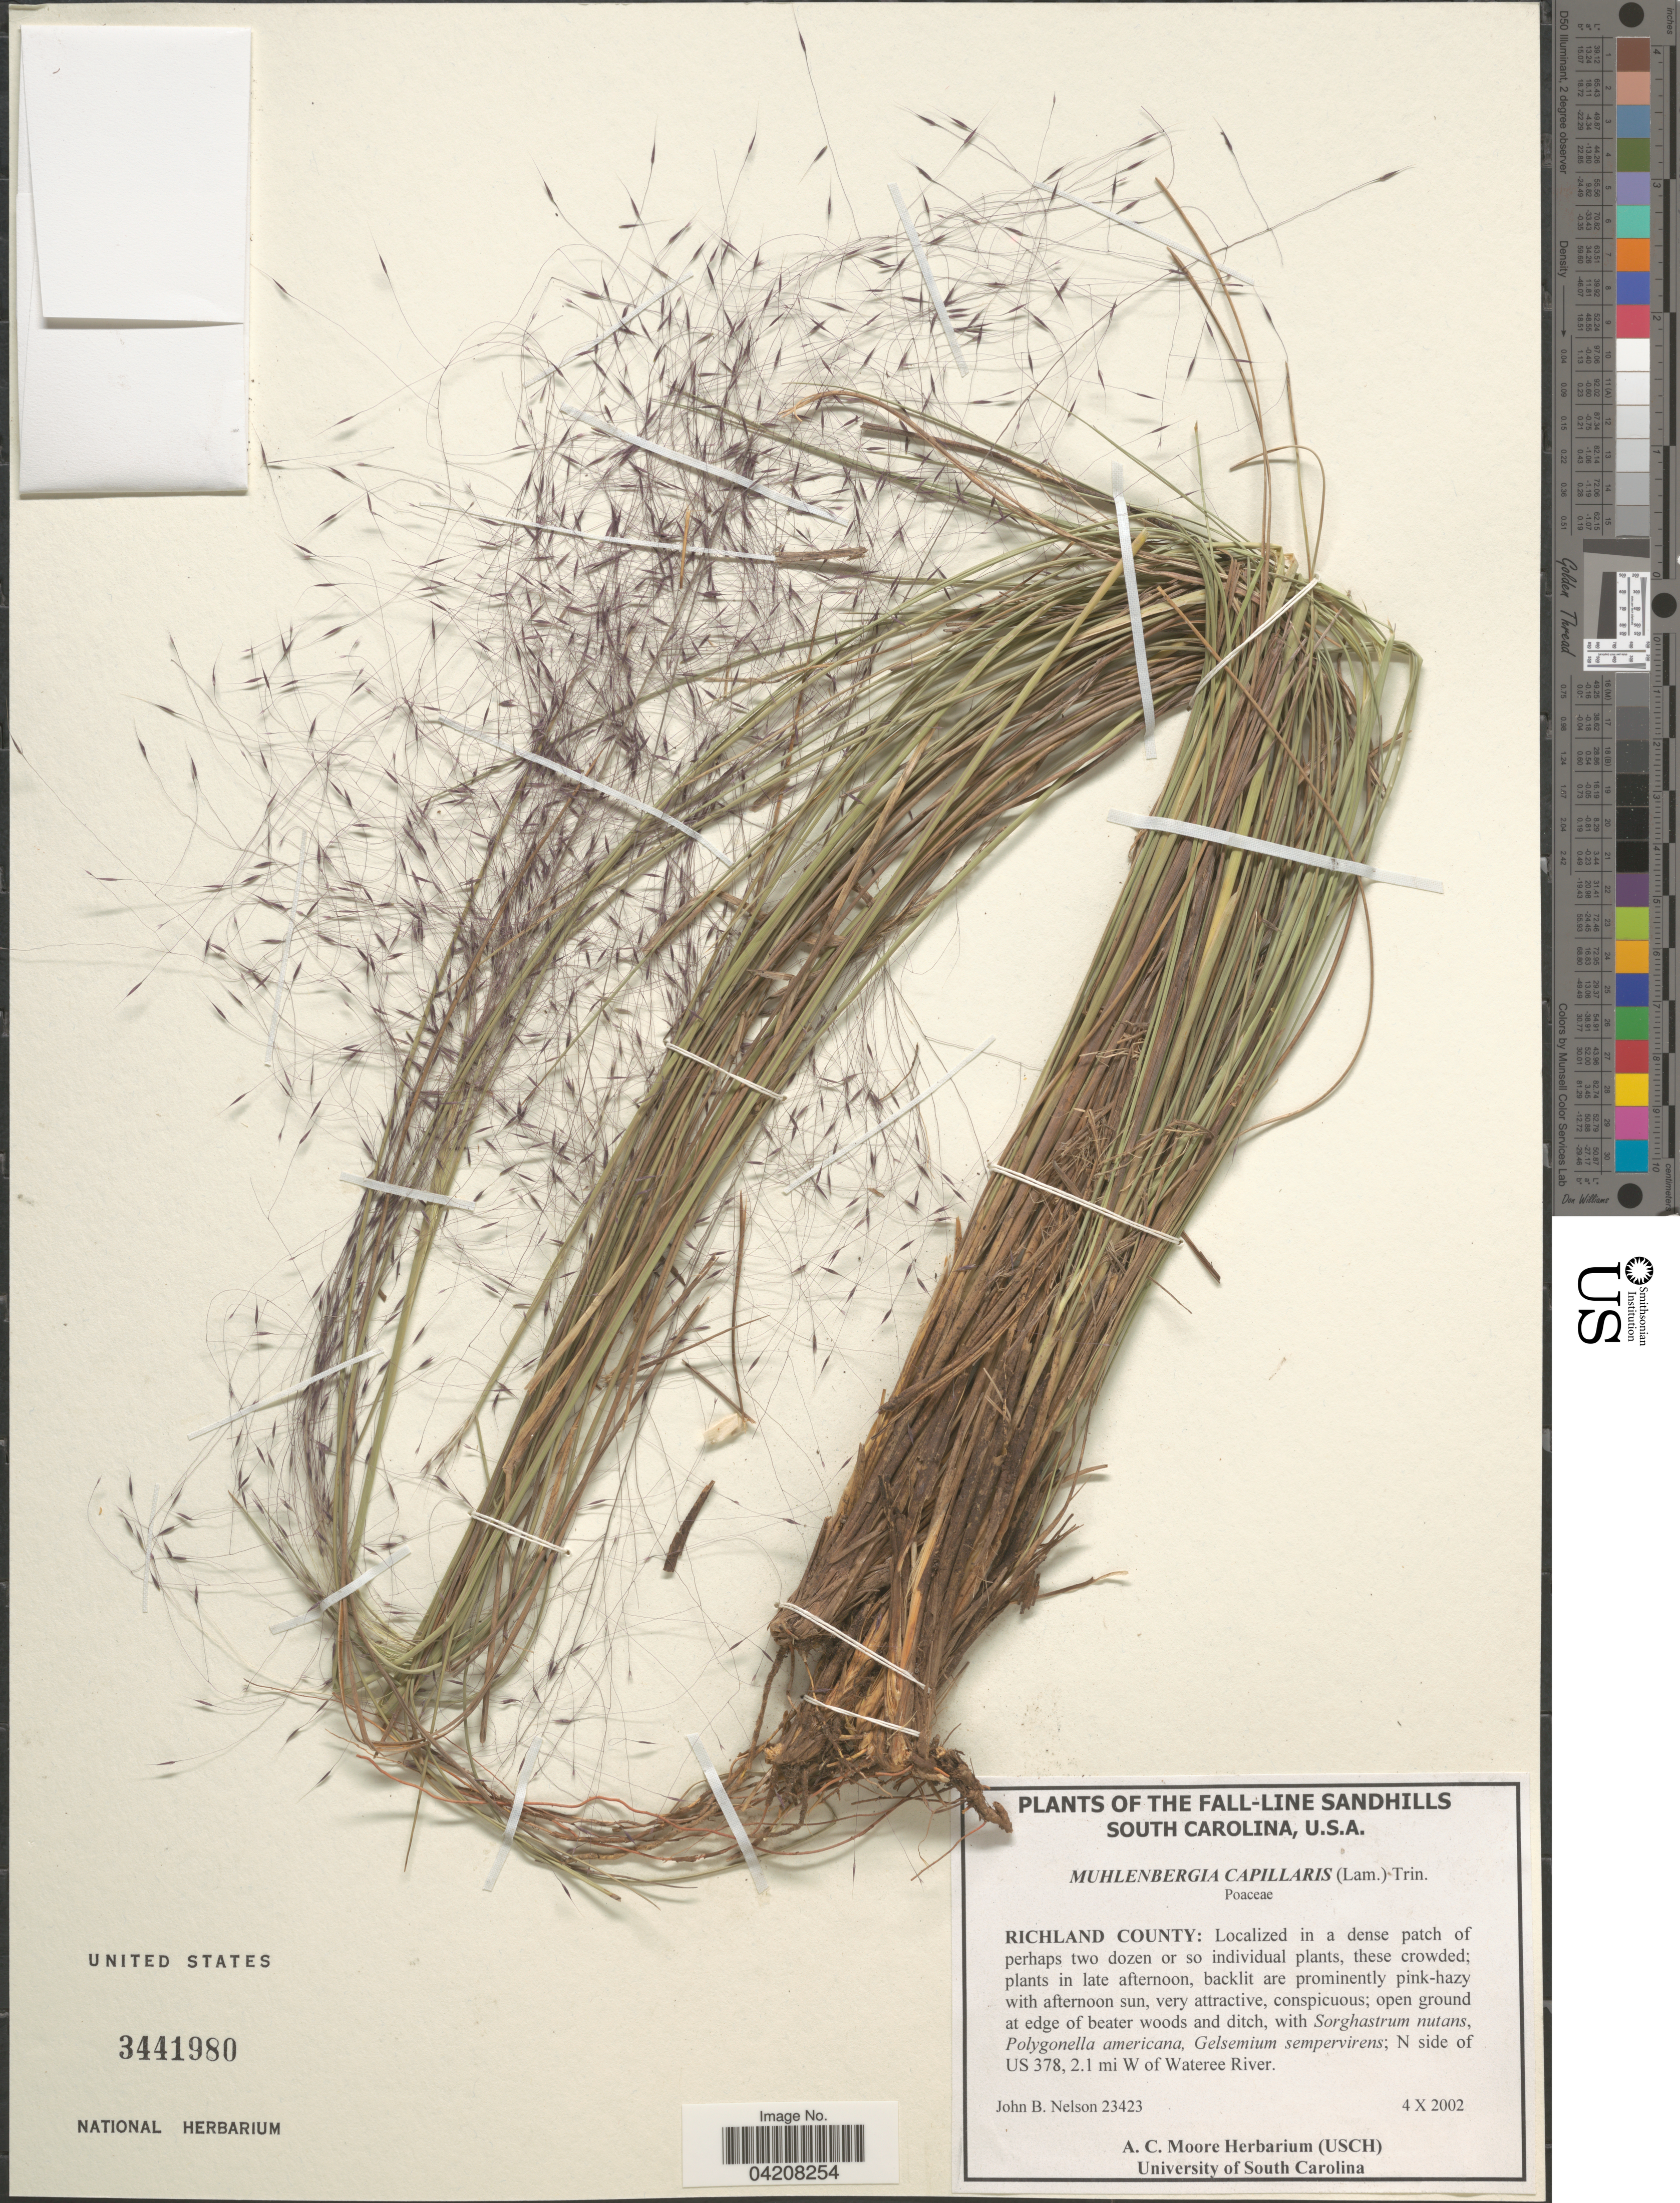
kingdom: Plantae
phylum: Tracheophyta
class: Liliopsida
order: Poales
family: Poaceae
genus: Muhlenbergia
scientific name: Muhlenbergia capillaris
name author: (Lam.) Trin.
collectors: J. B. Nelson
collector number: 23423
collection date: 2002-10-04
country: United States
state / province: South Carolina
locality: Fall-Line Sandhills. Richland County. N side of US 378, 2.1 mi W of Wateree River.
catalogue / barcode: US 3441980